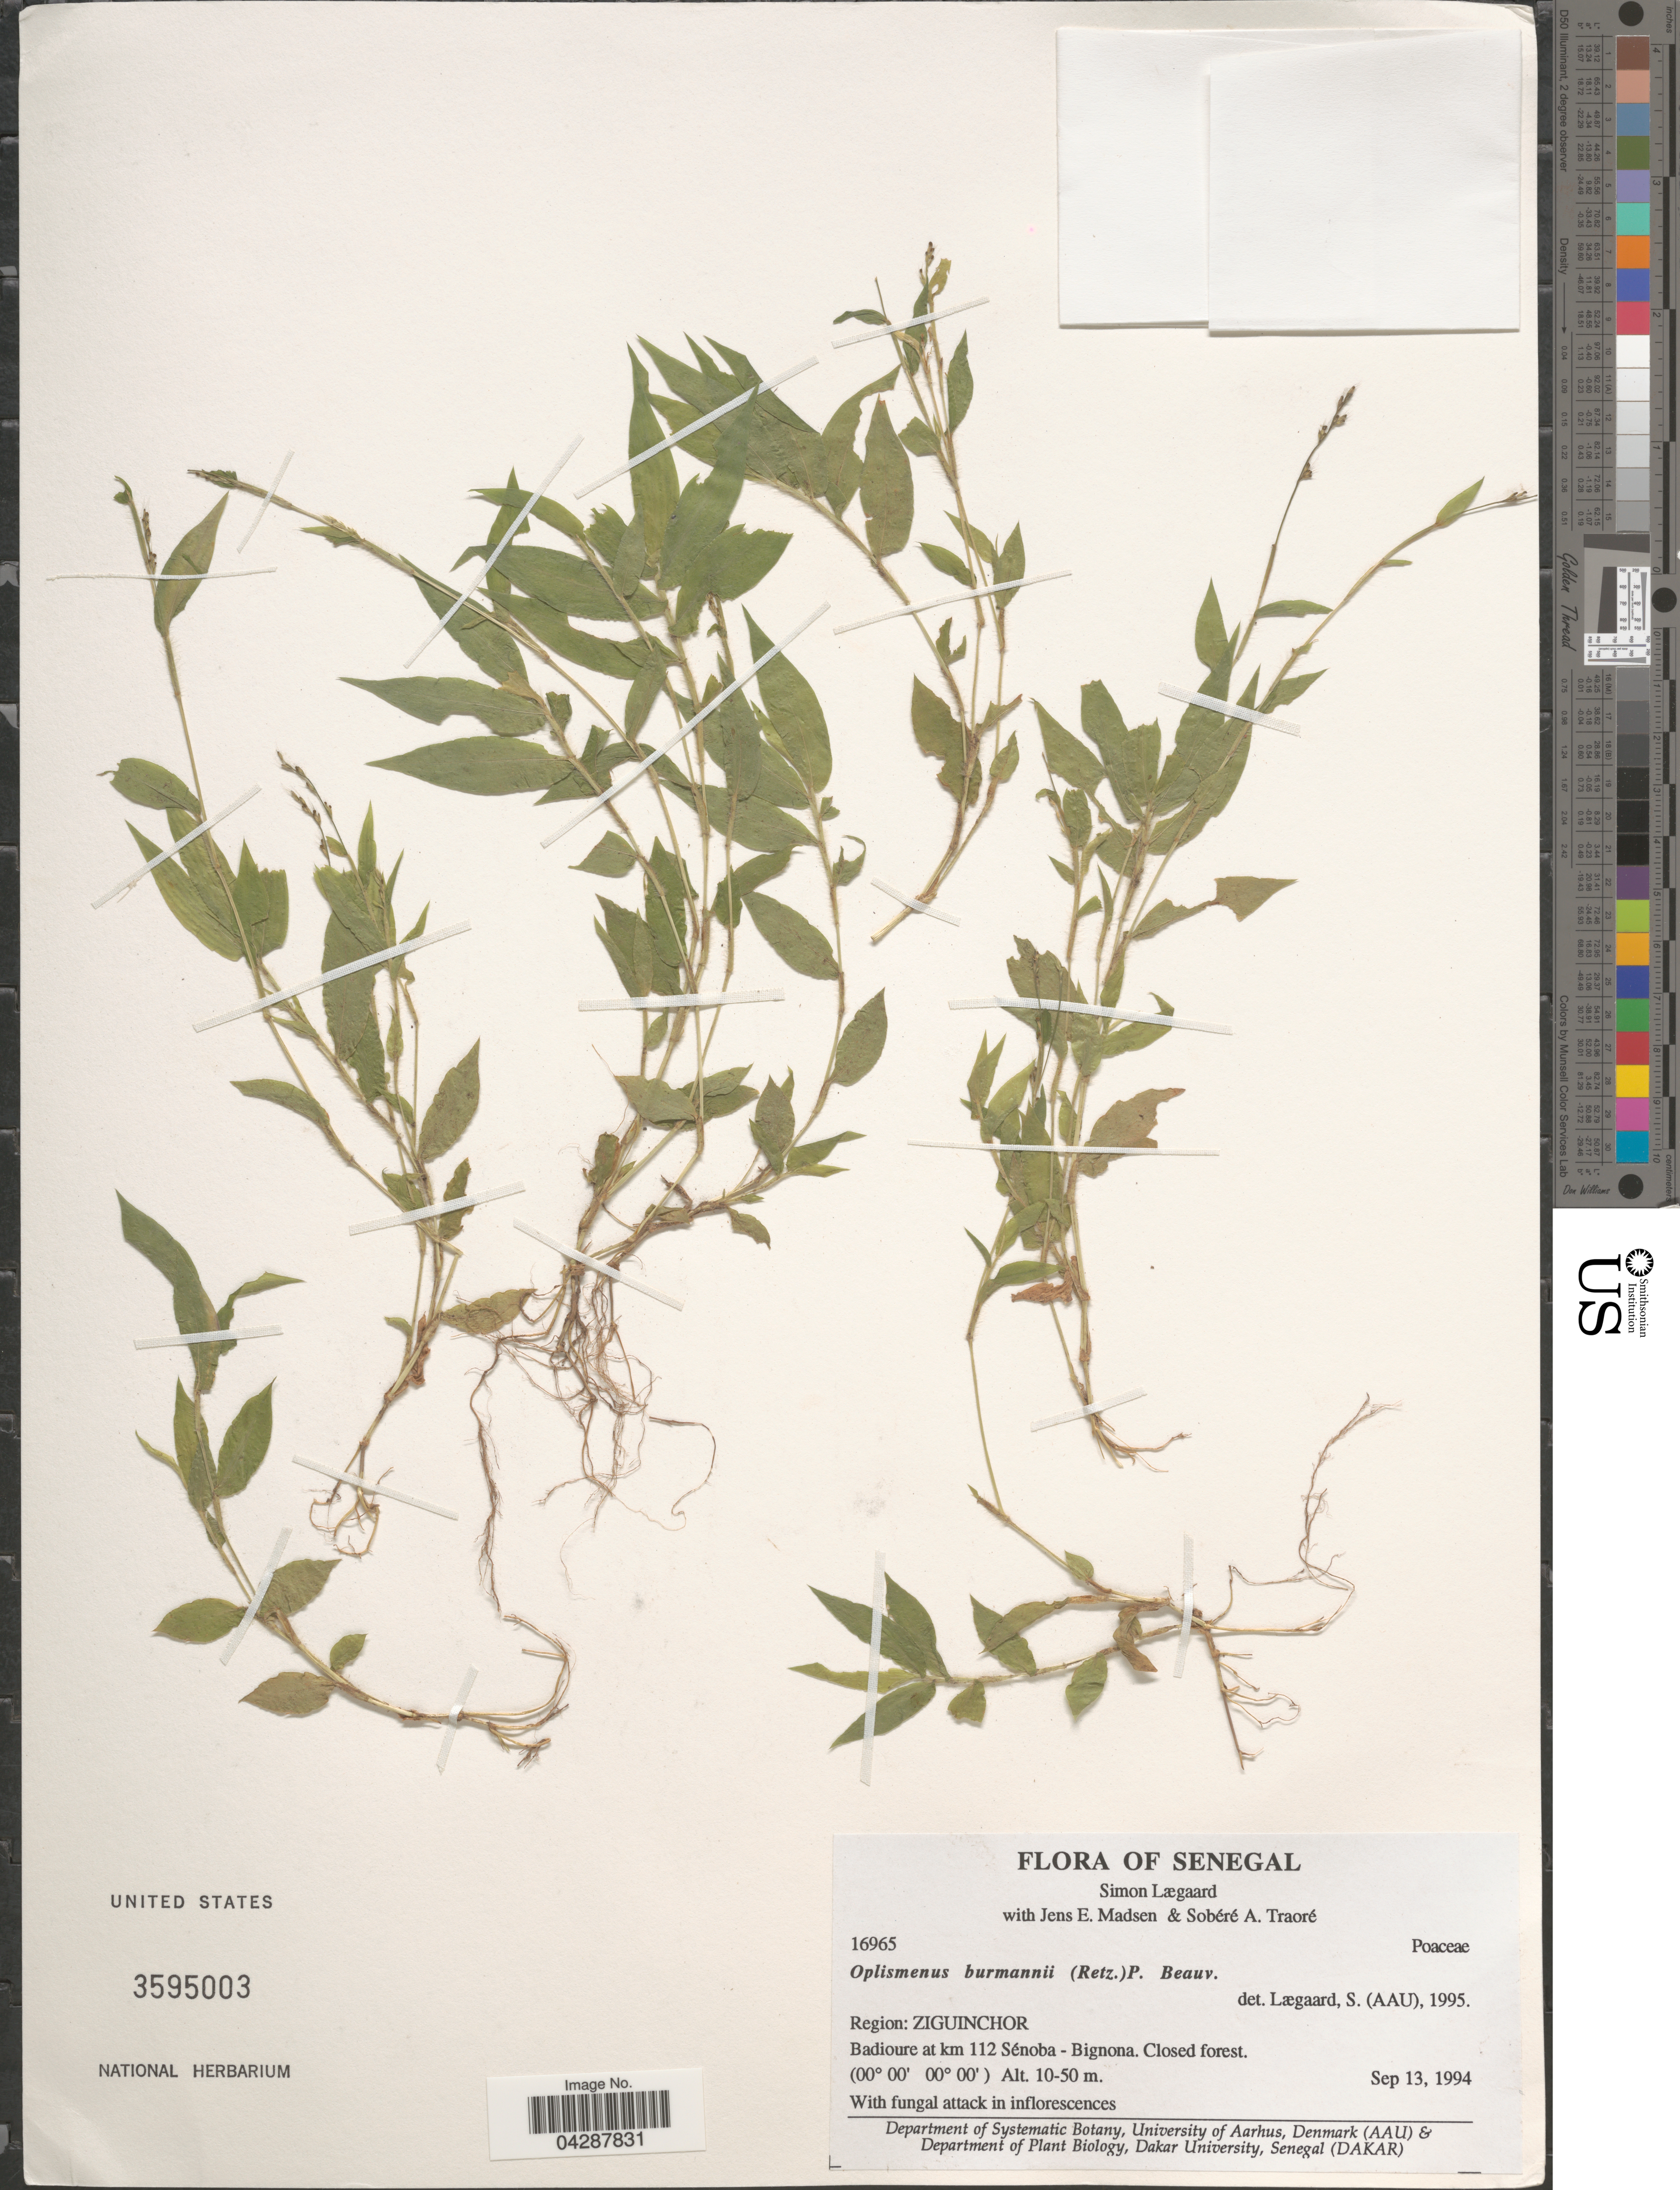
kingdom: Plantae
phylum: Tracheophyta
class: Liliopsida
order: Poales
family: Poaceae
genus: Oplismenus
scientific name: Oplismenus burmannii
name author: (Retz.) P. Beauv.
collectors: S. Lægaard, J. E. Madsen & S. Traore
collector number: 16965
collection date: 1994-09-13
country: Senegal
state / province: Ziguinchor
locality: Region: Ziguinchor. Badioure at km 112 Sénoba - Bignona.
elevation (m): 10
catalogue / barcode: US 3595003